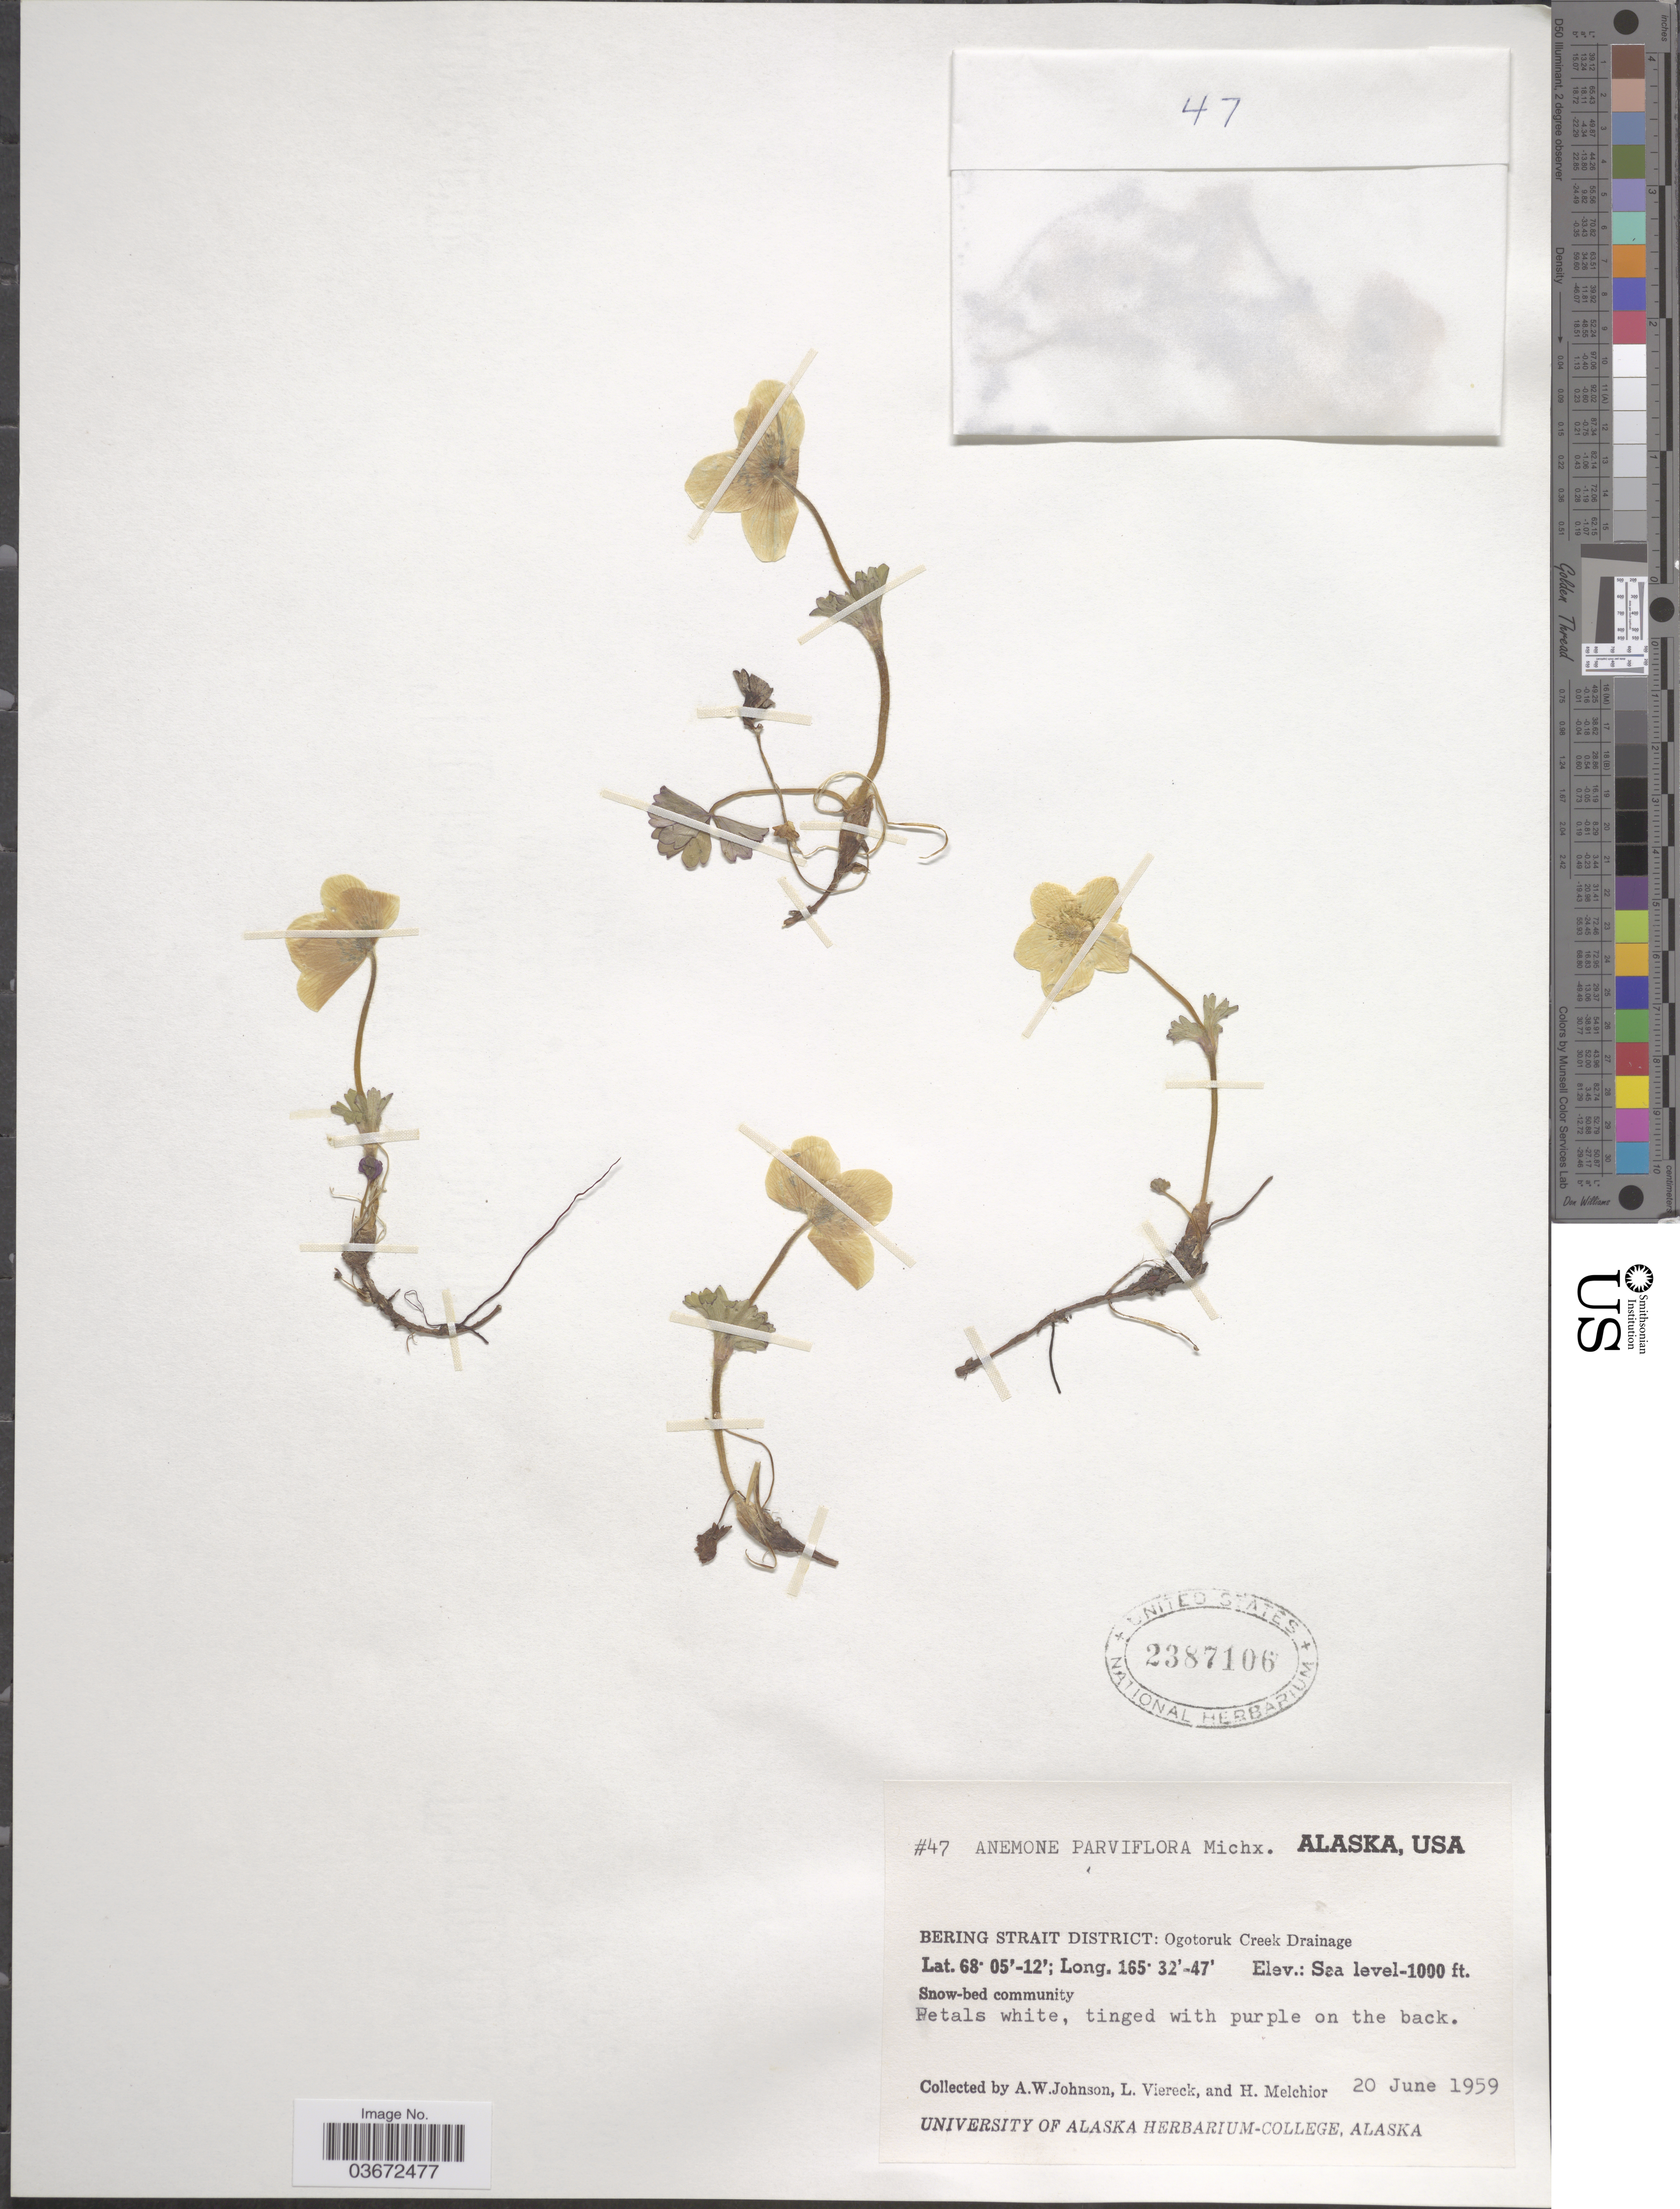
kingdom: Plantae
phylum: Tracheophyta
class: Magnoliopsida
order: Ranunculales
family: Ranunculaceae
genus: Anemone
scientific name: Anemone parviflora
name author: Michx.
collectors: A. W. Johnson, L. Viereck & H. Melchior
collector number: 47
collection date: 1959-06-20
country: United States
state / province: Alaska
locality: Bering Strait District: Ogotoruk Creek Drainage.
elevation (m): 0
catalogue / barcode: US 2387106